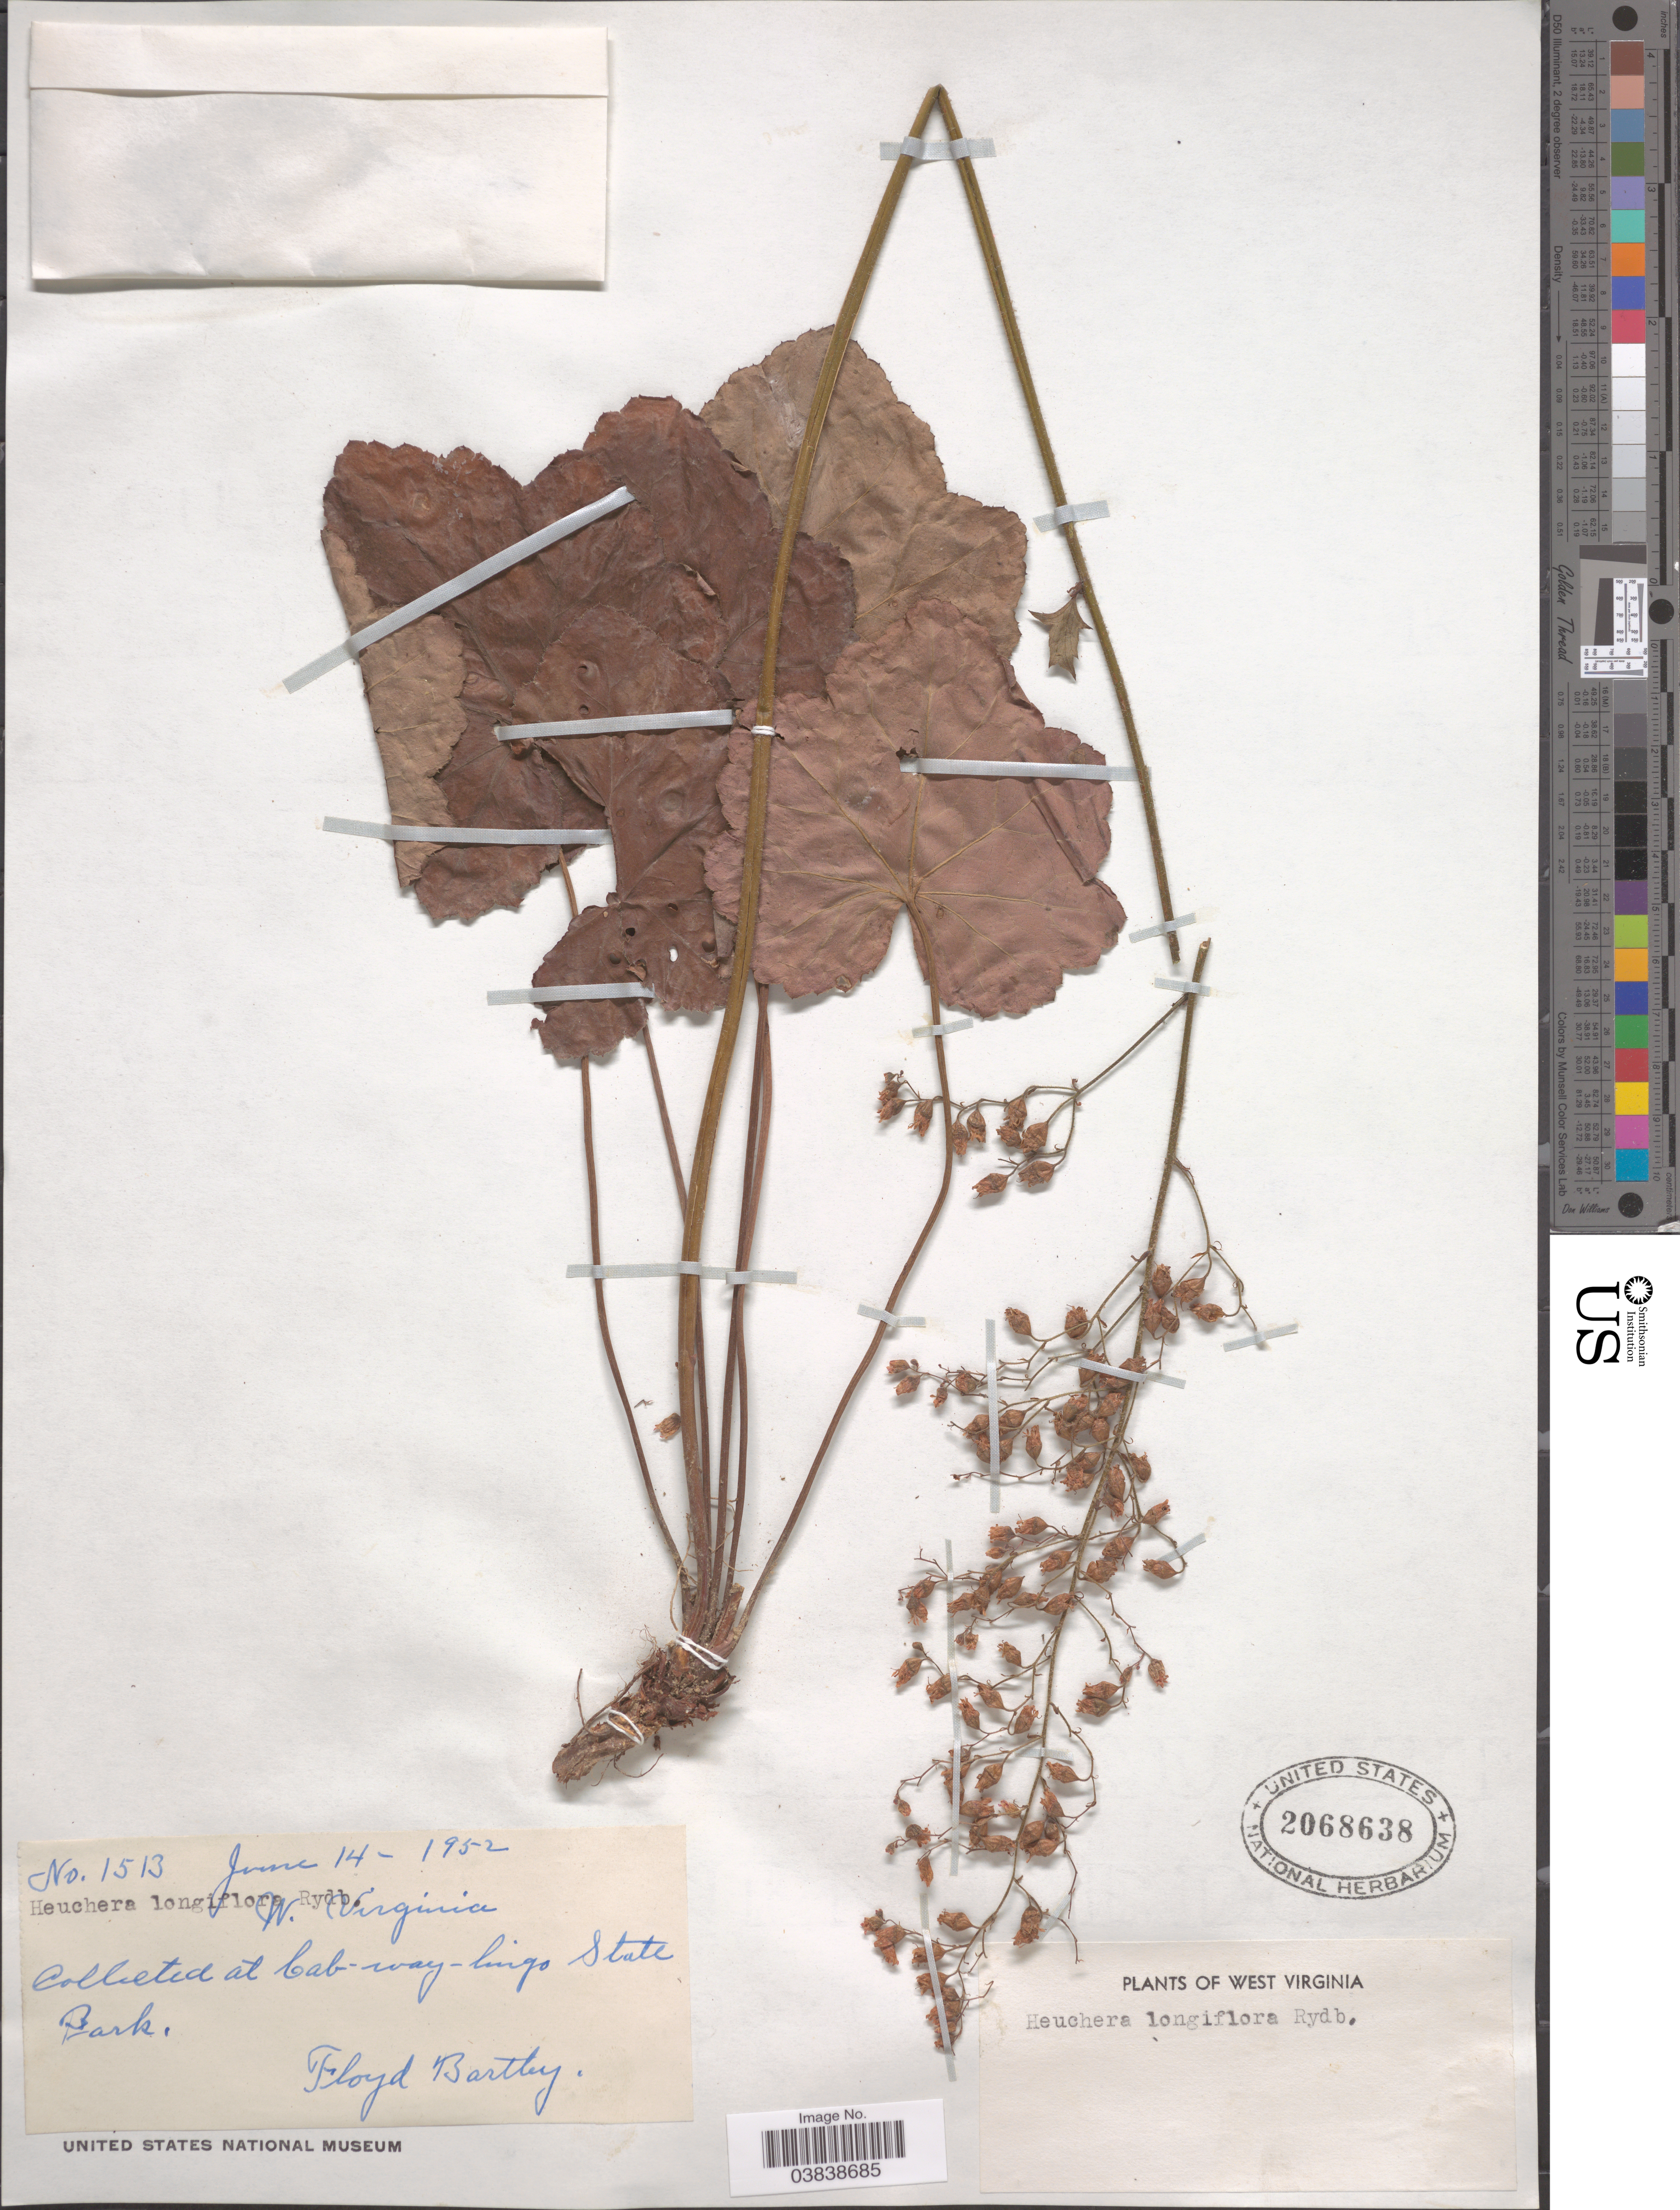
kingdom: Plantae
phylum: Tracheophyta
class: Magnoliopsida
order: Saxifragales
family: Saxifragaceae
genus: Heuchera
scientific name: Heuchera longiflora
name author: Rydb.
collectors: F. Bartley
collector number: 1513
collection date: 1952-06-14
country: United States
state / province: West Virginia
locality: At bab-way-lingo State Park.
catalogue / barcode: US 2068638